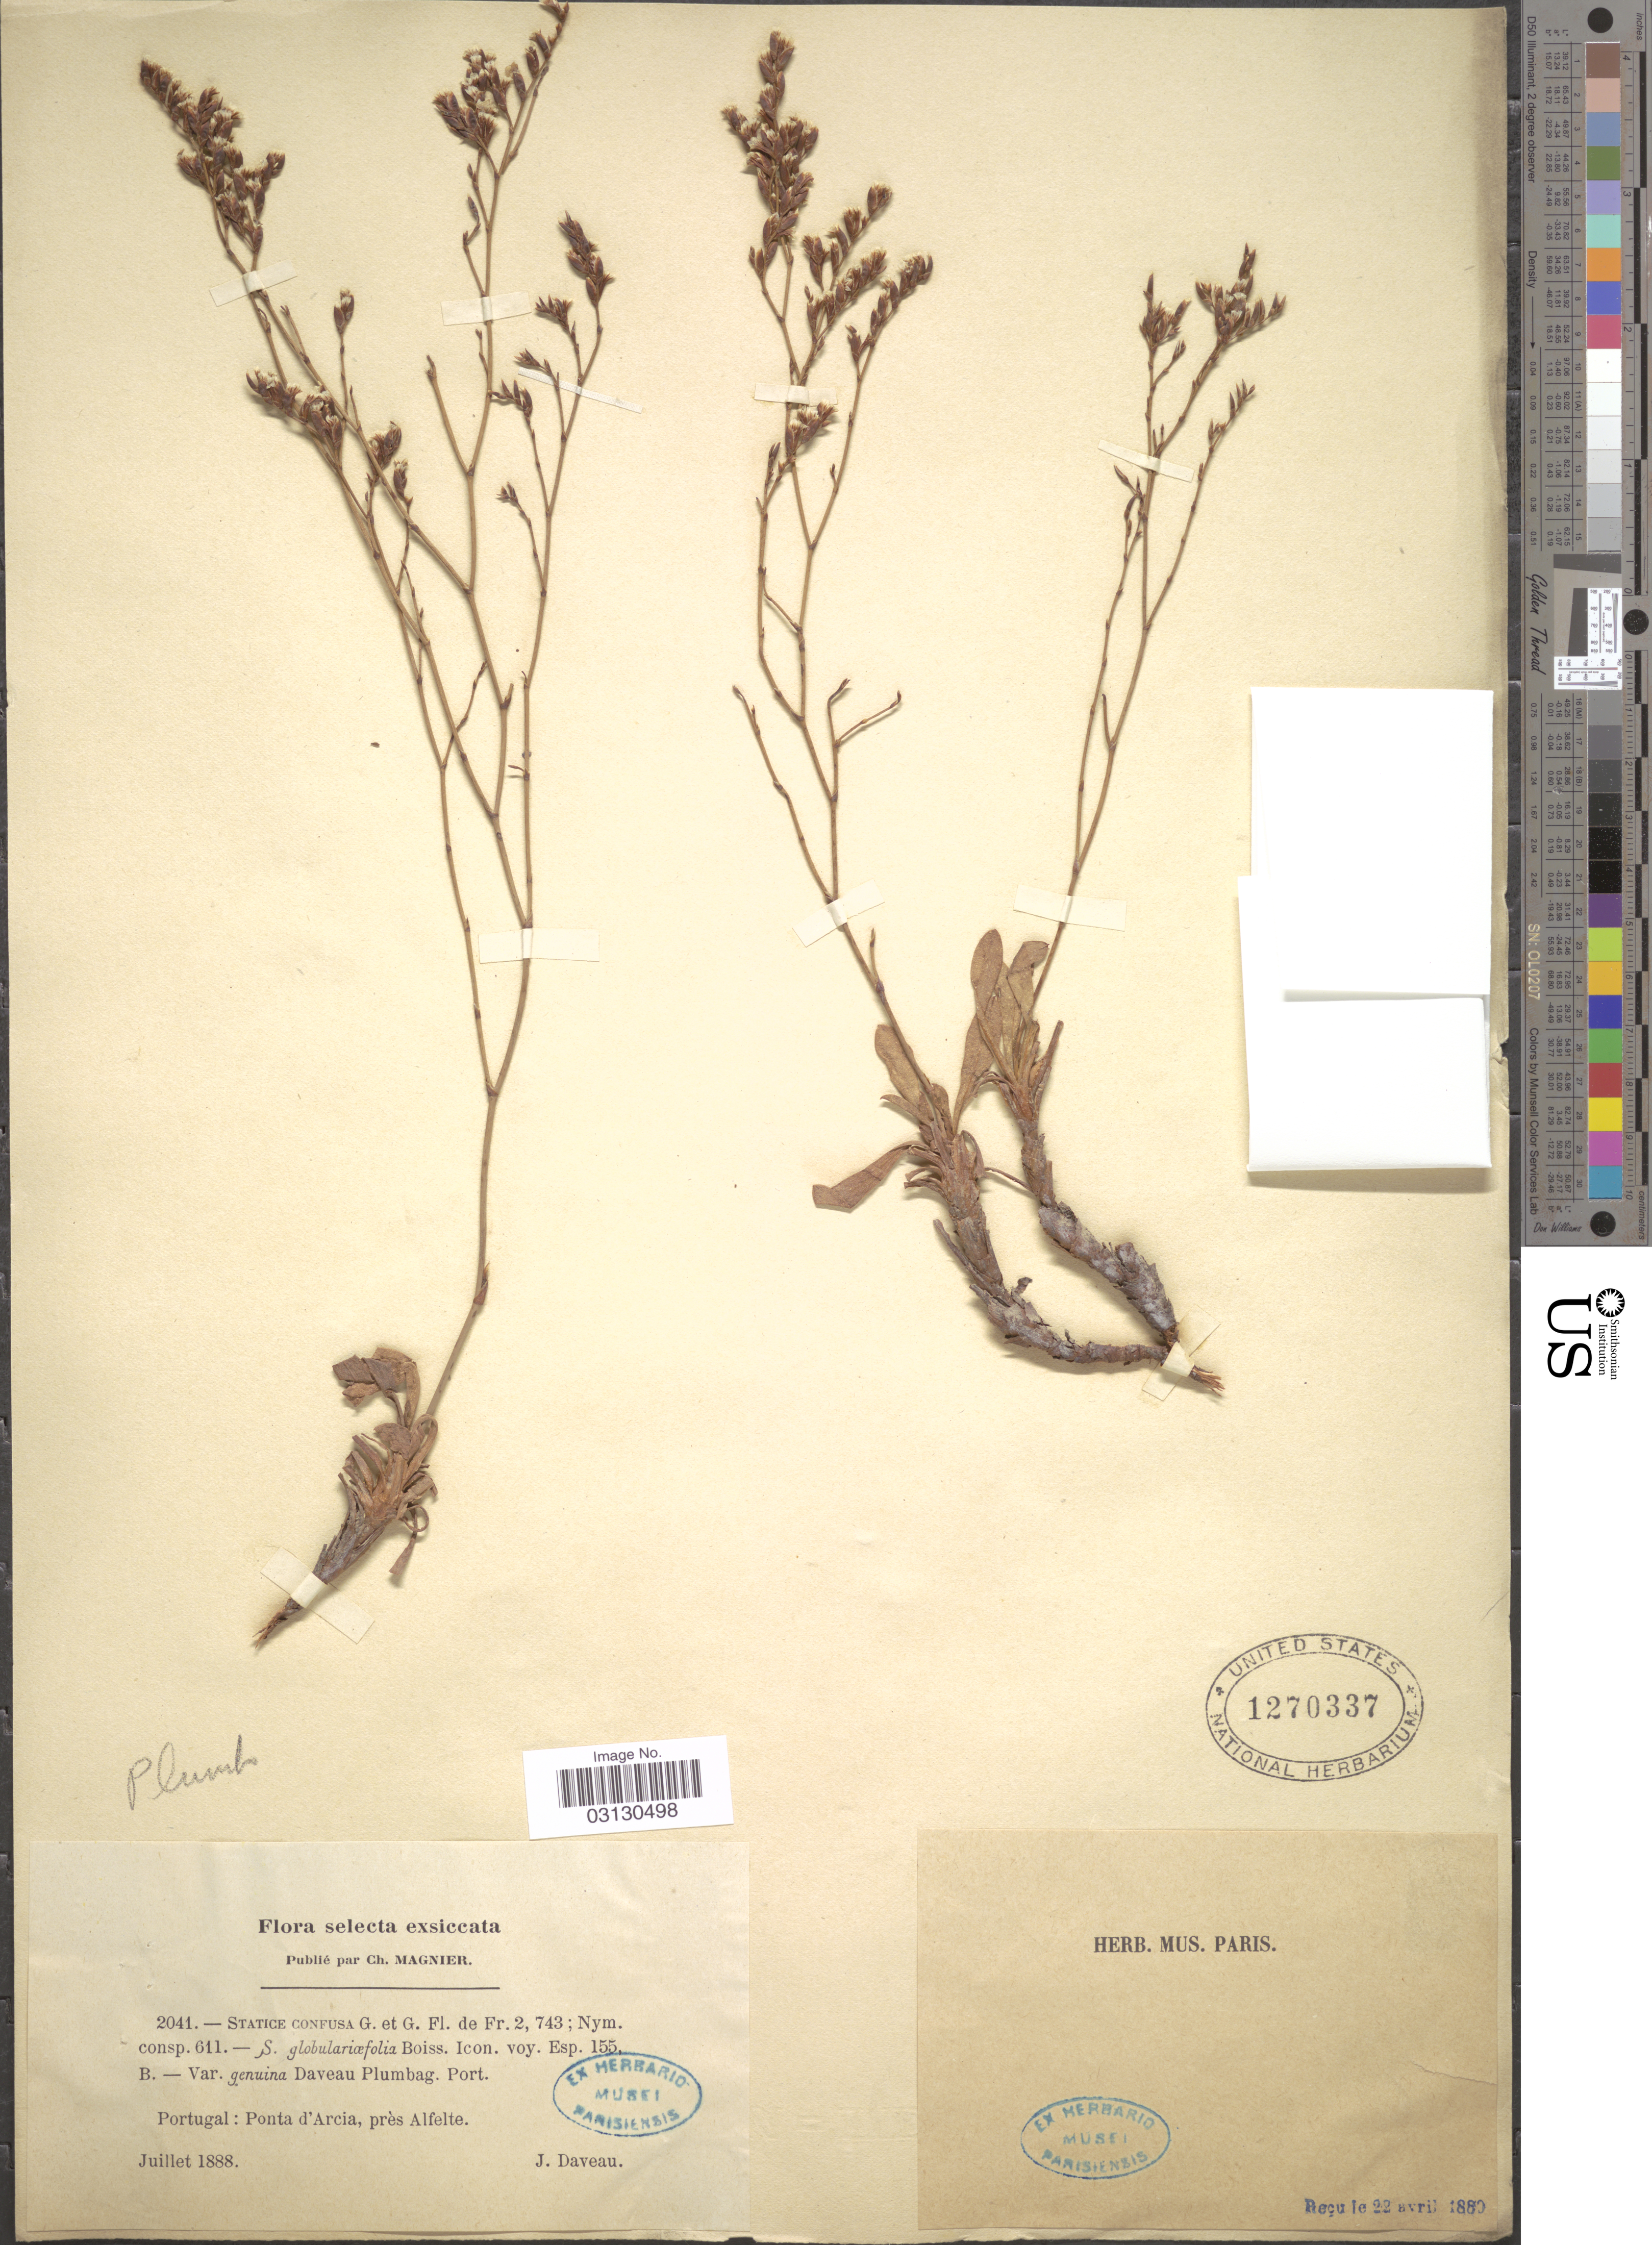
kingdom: Plantae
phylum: Tracheophyta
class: Magnoliopsida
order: Caryophyllales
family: Plumbaginaceae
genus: Limonium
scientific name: Limonium ramosissimum subsp. confusum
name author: (Gren. & Godr.) Pignatti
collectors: J. Daveau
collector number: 2041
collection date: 1888-07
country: Portugal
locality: Ponta d'Arcia, près Alfelte.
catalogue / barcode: US 1270337